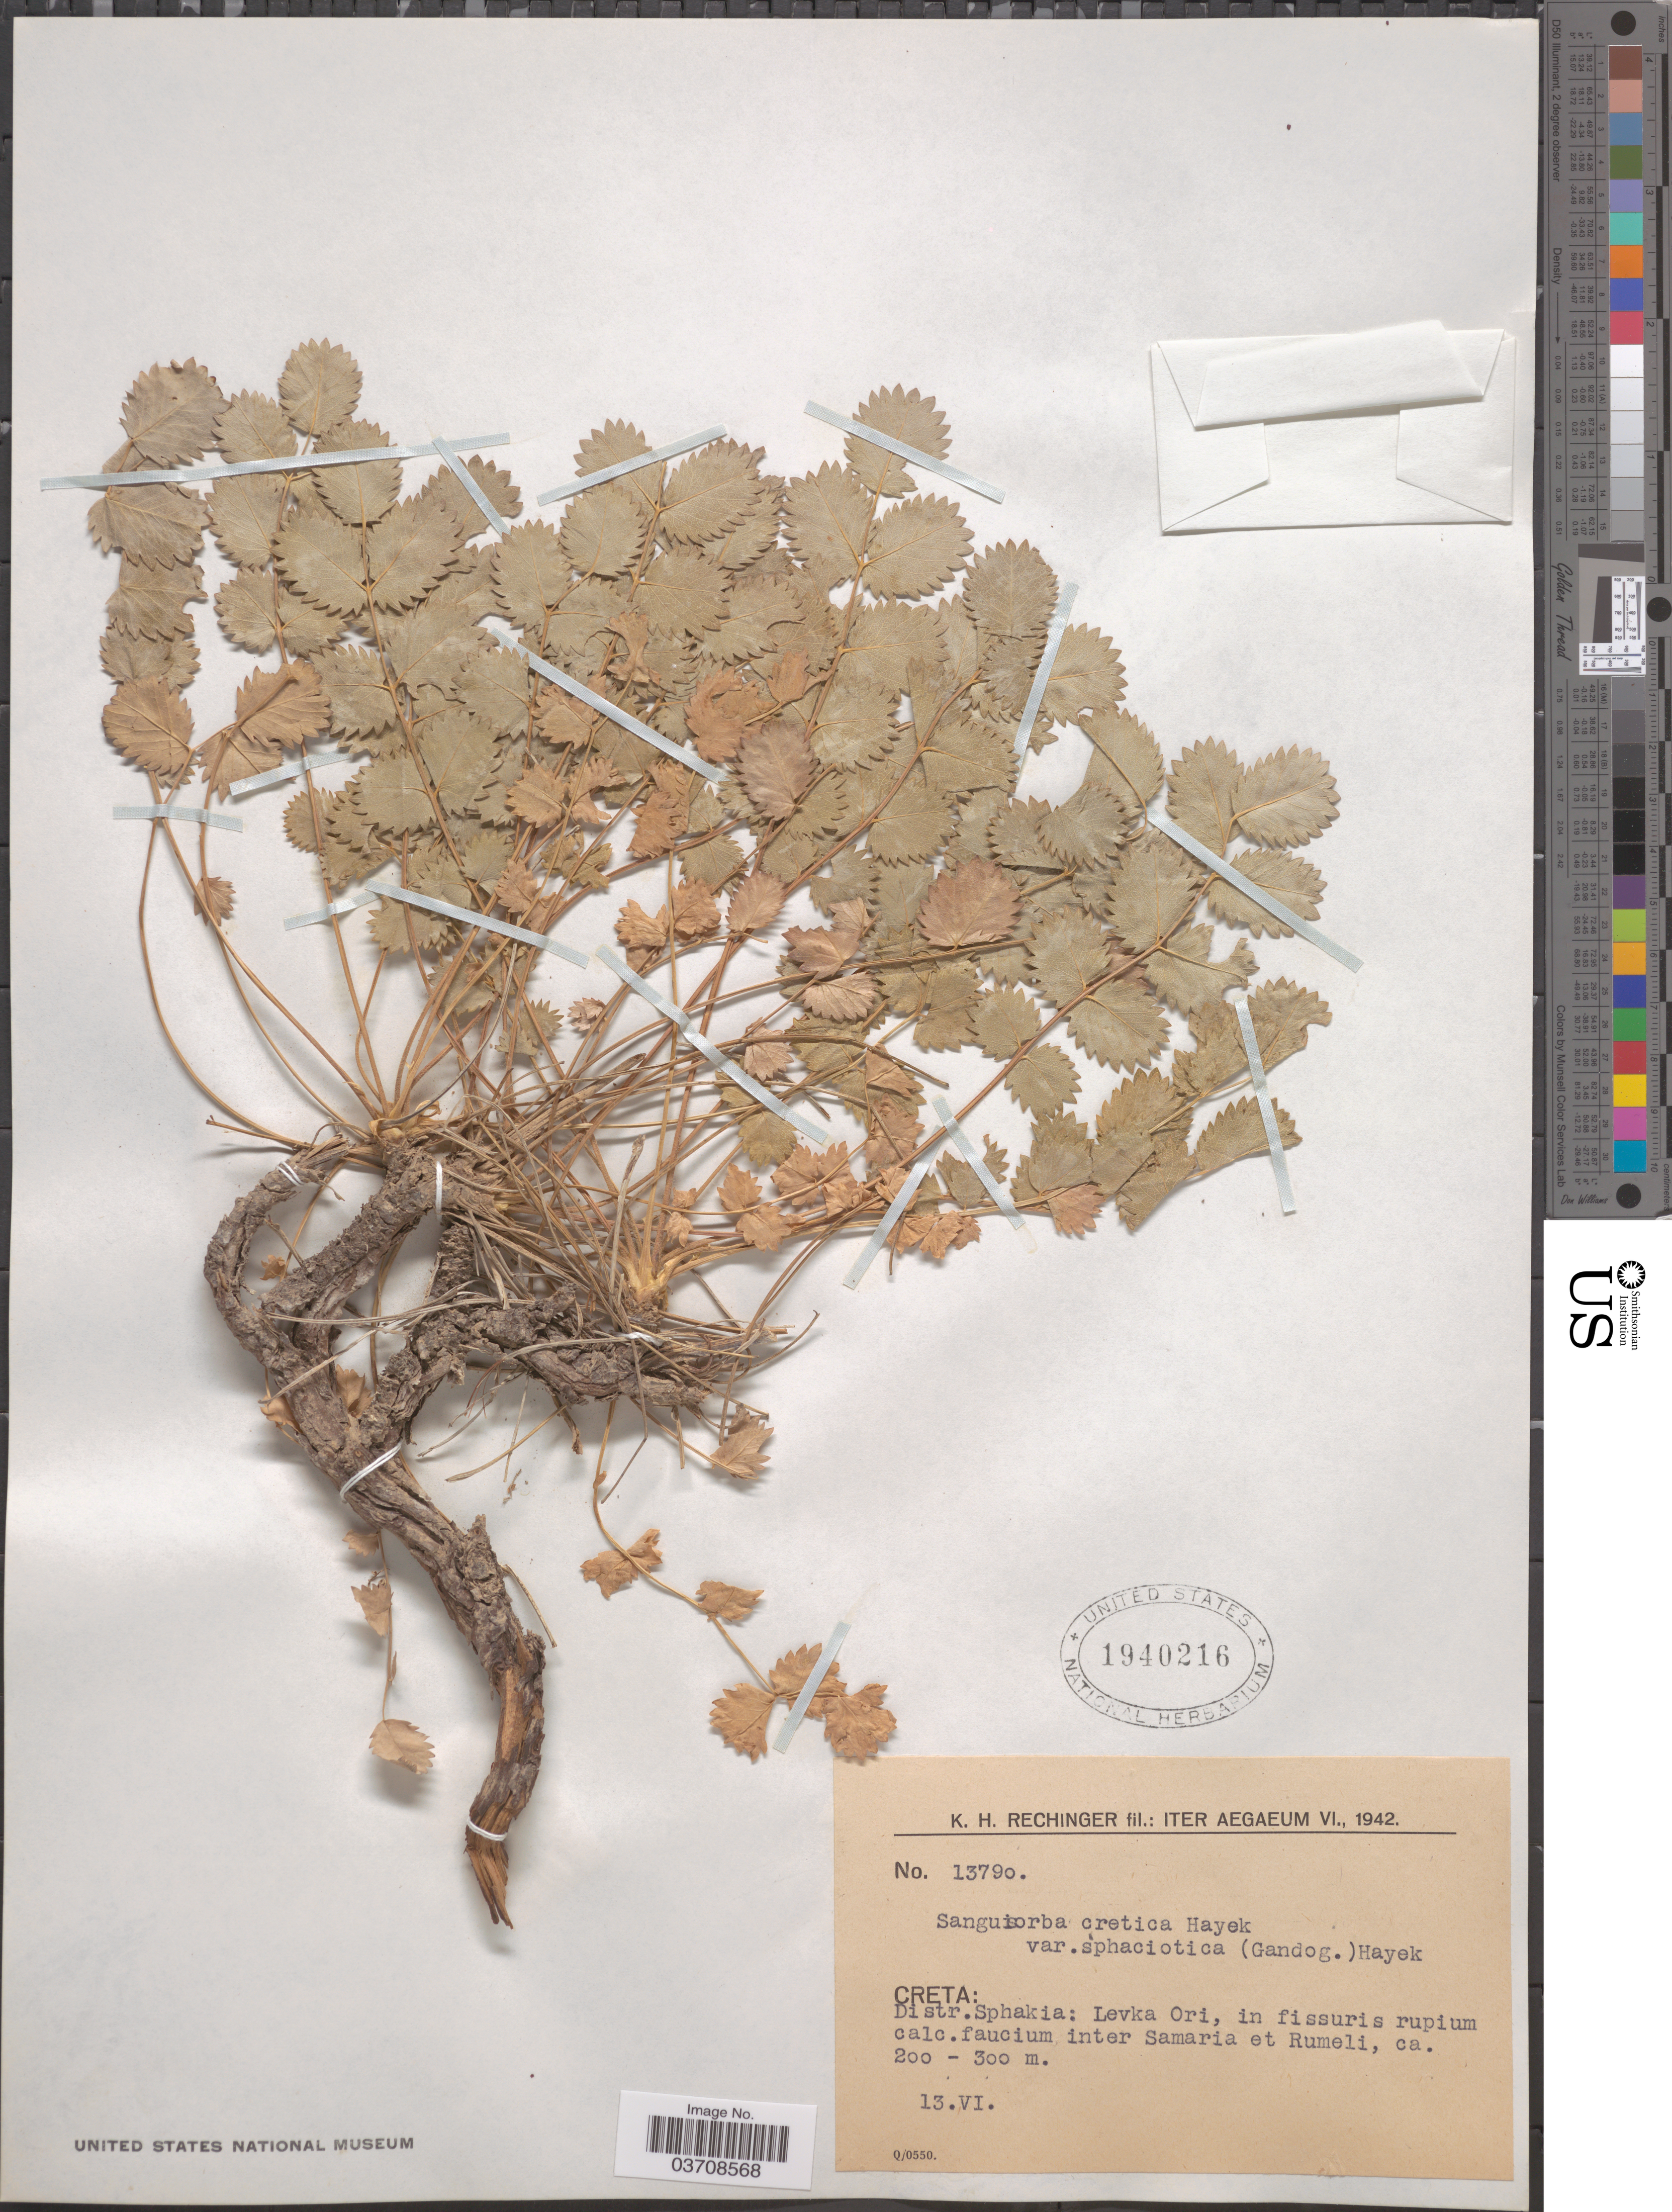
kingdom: Plantae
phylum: Tracheophyta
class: Magnoliopsida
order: Rosales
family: Rosaceae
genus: Sanguisorba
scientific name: Sanguisorba cretica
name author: Hayek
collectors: K. H. Rechinger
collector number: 1379o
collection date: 1942-06-13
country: Greece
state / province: Crete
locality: Iter Aegaeum VI. Creta: Distr. Sphakia: Levka Ori, in fissuris rupium calc. faucium inter Samaria et Rumeli.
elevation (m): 200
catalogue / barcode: US 1940216